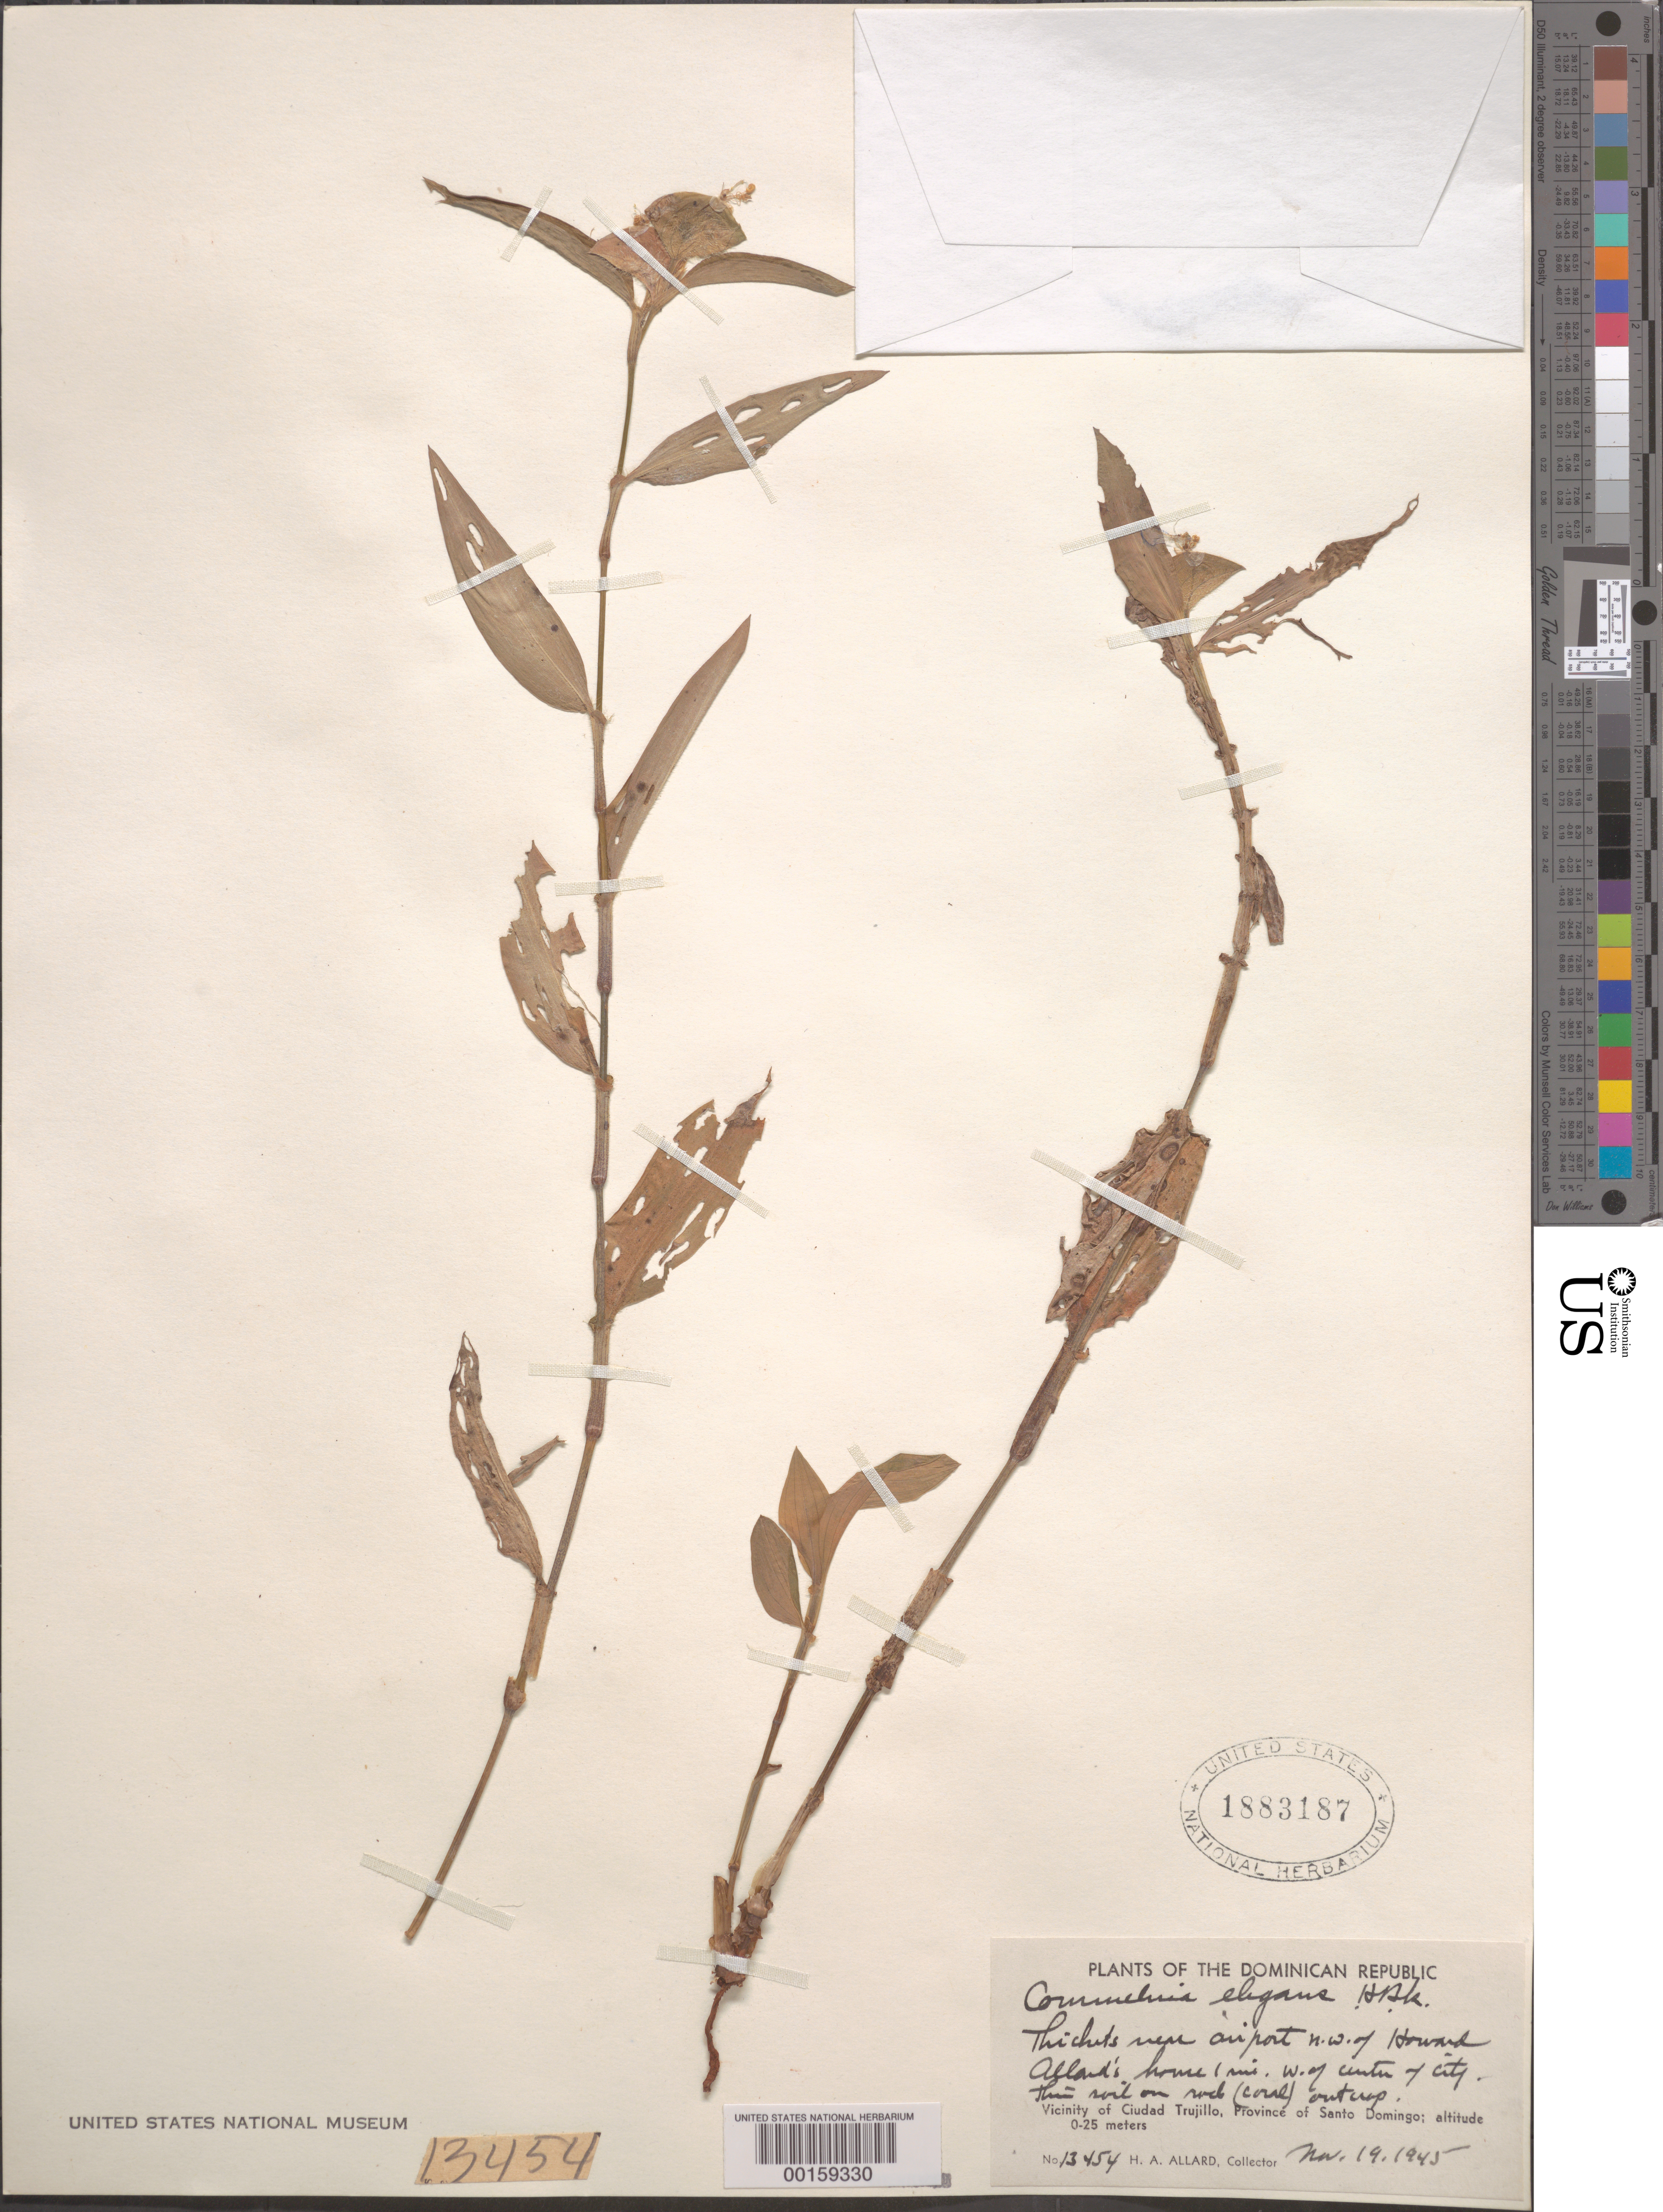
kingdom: Plantae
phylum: Tracheophyta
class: Liliopsida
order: Commelinales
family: Commelinaceae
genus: Commelina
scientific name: Commelina erecta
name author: L.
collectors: H. A. Allard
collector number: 13454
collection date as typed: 19 Nov 1945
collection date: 1945-11-19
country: Dominican Republic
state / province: Distrito Nacional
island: Hispaniola Island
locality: Ciudad trujillo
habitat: Thin soil on rocks; thickets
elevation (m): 0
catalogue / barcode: US 1883187